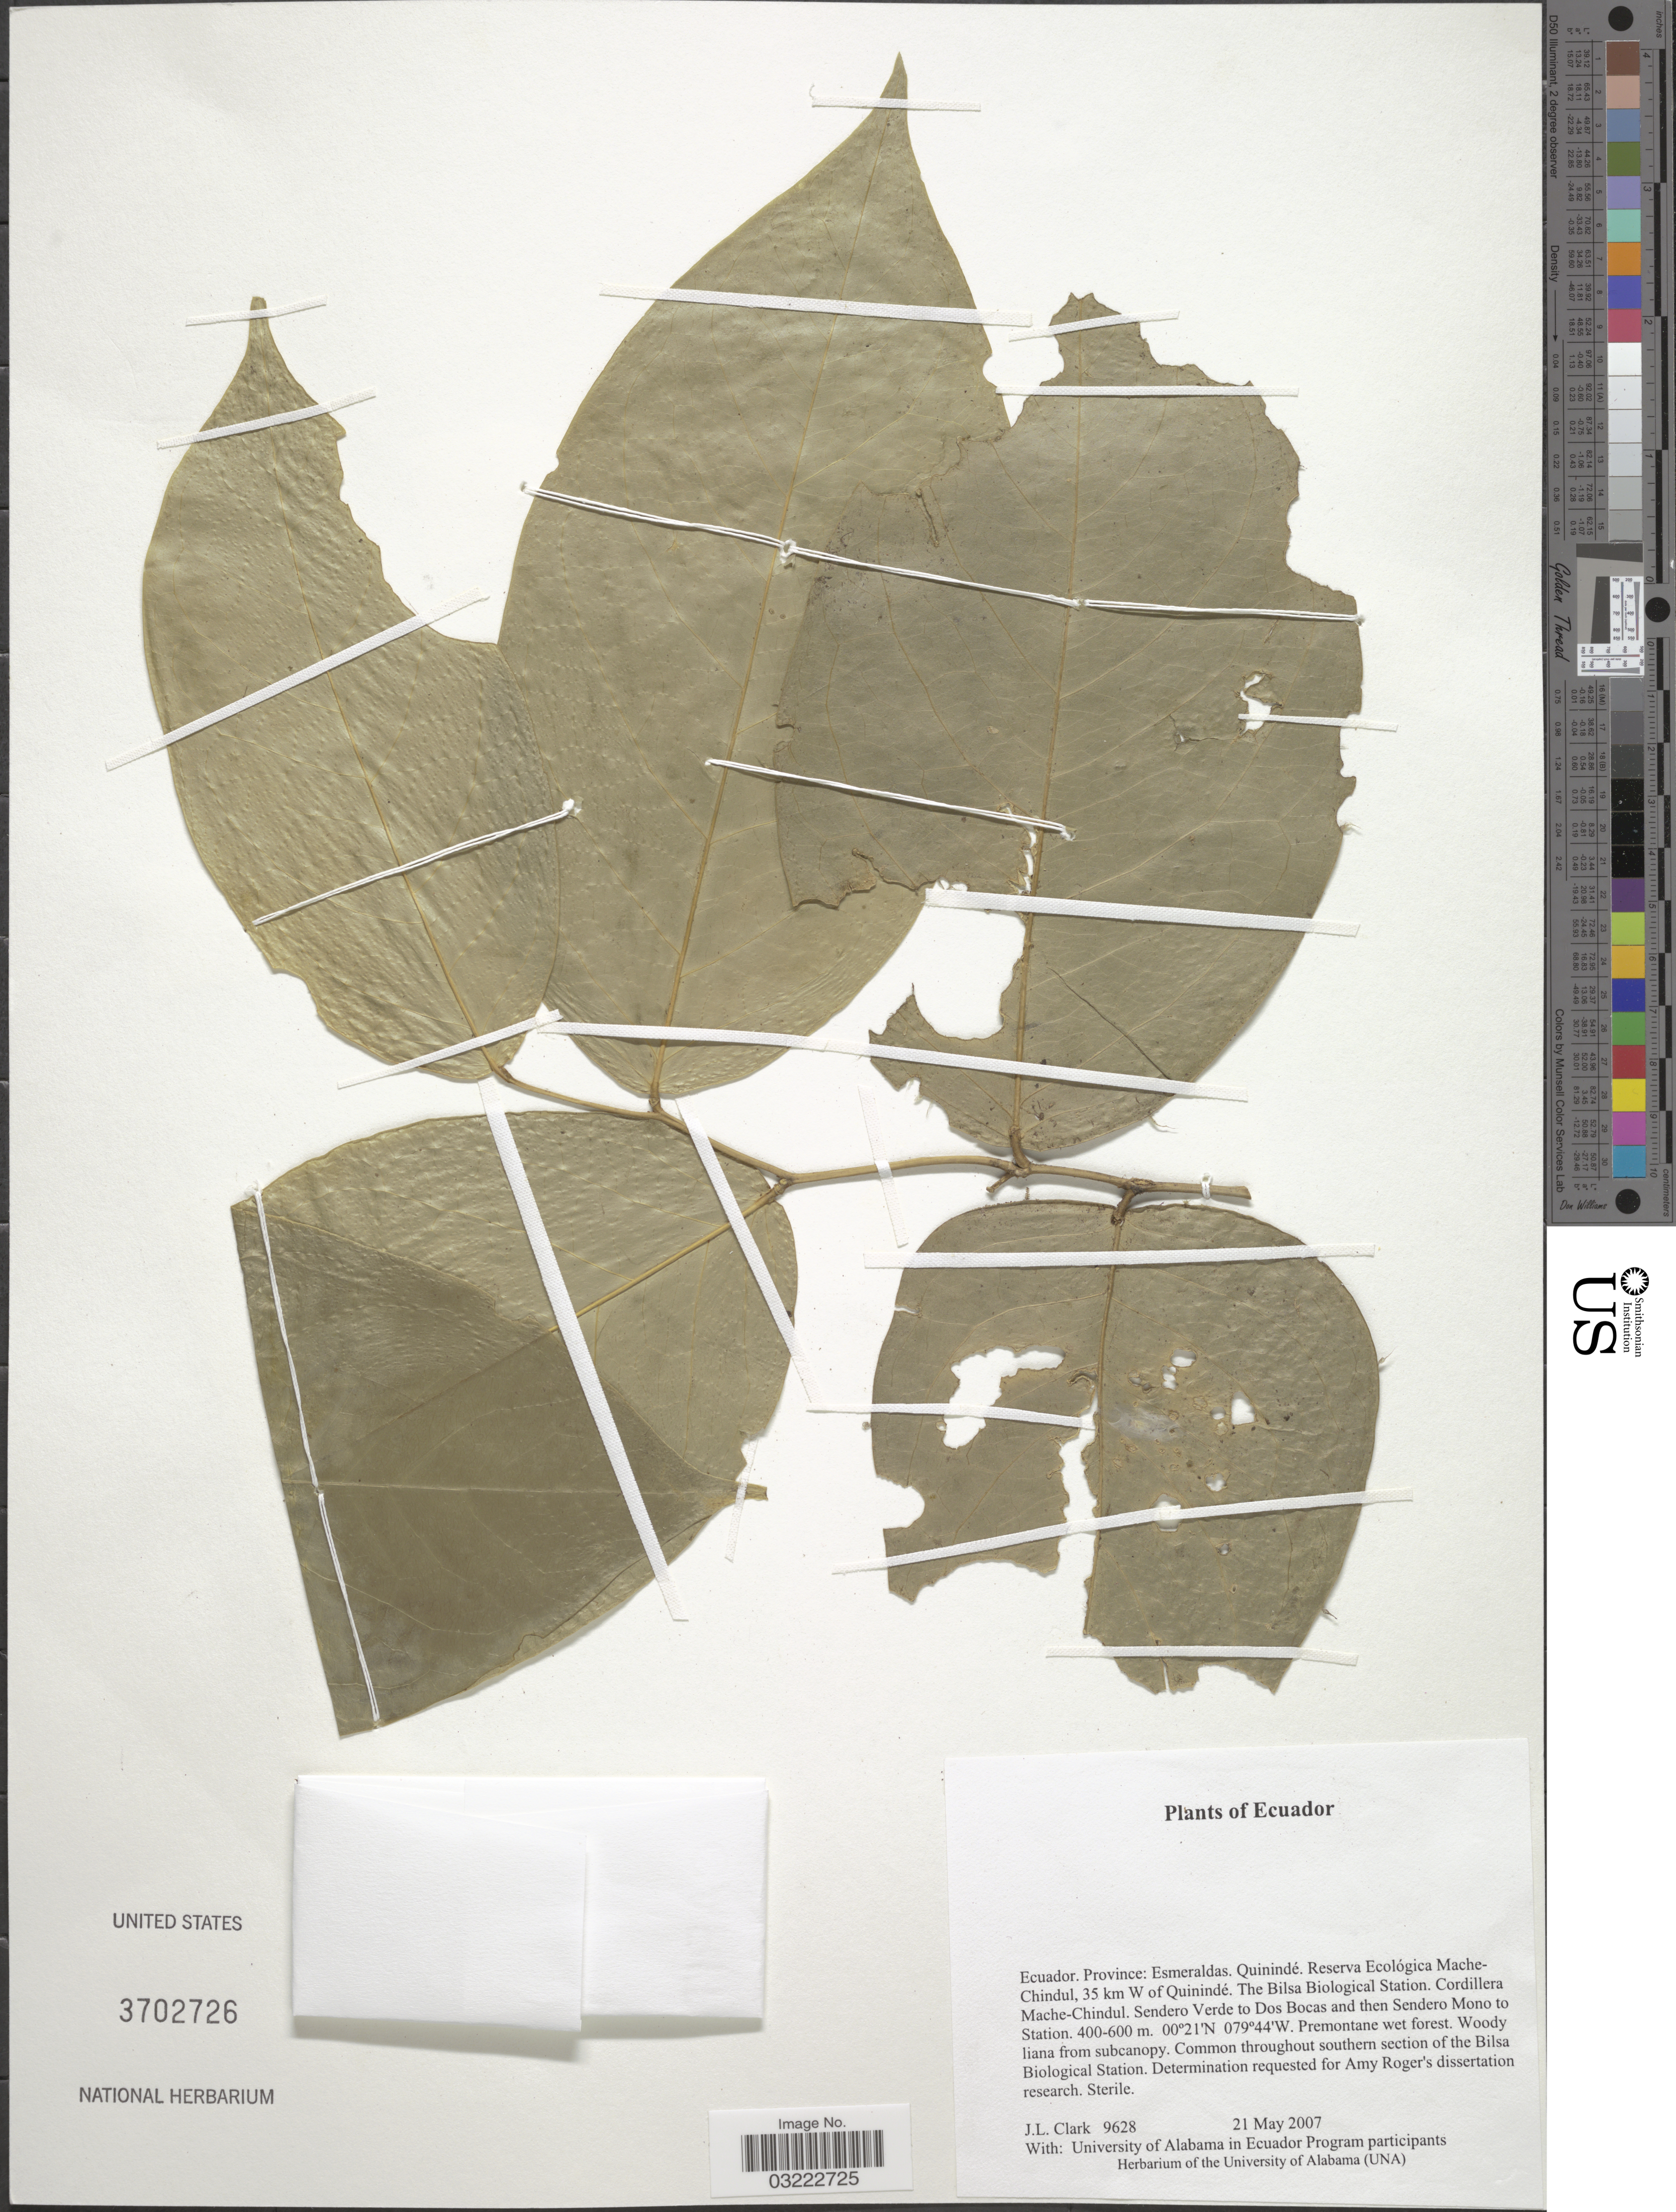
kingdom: Plantae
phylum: Tracheophyta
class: Magnoliopsida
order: Icacinales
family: Icacinaceae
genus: Leretia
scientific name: Leretia cordata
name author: Vell.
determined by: Acevedo-Rodriguez, P., (US), Smithsonian Institution - National Museum of Natural History (UNITED STATES)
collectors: J. L. Clark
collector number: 9628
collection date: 2007-05-21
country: Ecuador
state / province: Esmeraldas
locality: Quinindé. Reserva Ecológica Mache-Chindul, 35 km W of Quinindé. The Bilsa Biological Station. Cordillera Mache-Chindul. Sendero Verde to Dos Bocas and then Sendero Mono to Station.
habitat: Premontane wet forest.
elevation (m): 400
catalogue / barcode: US 3702726